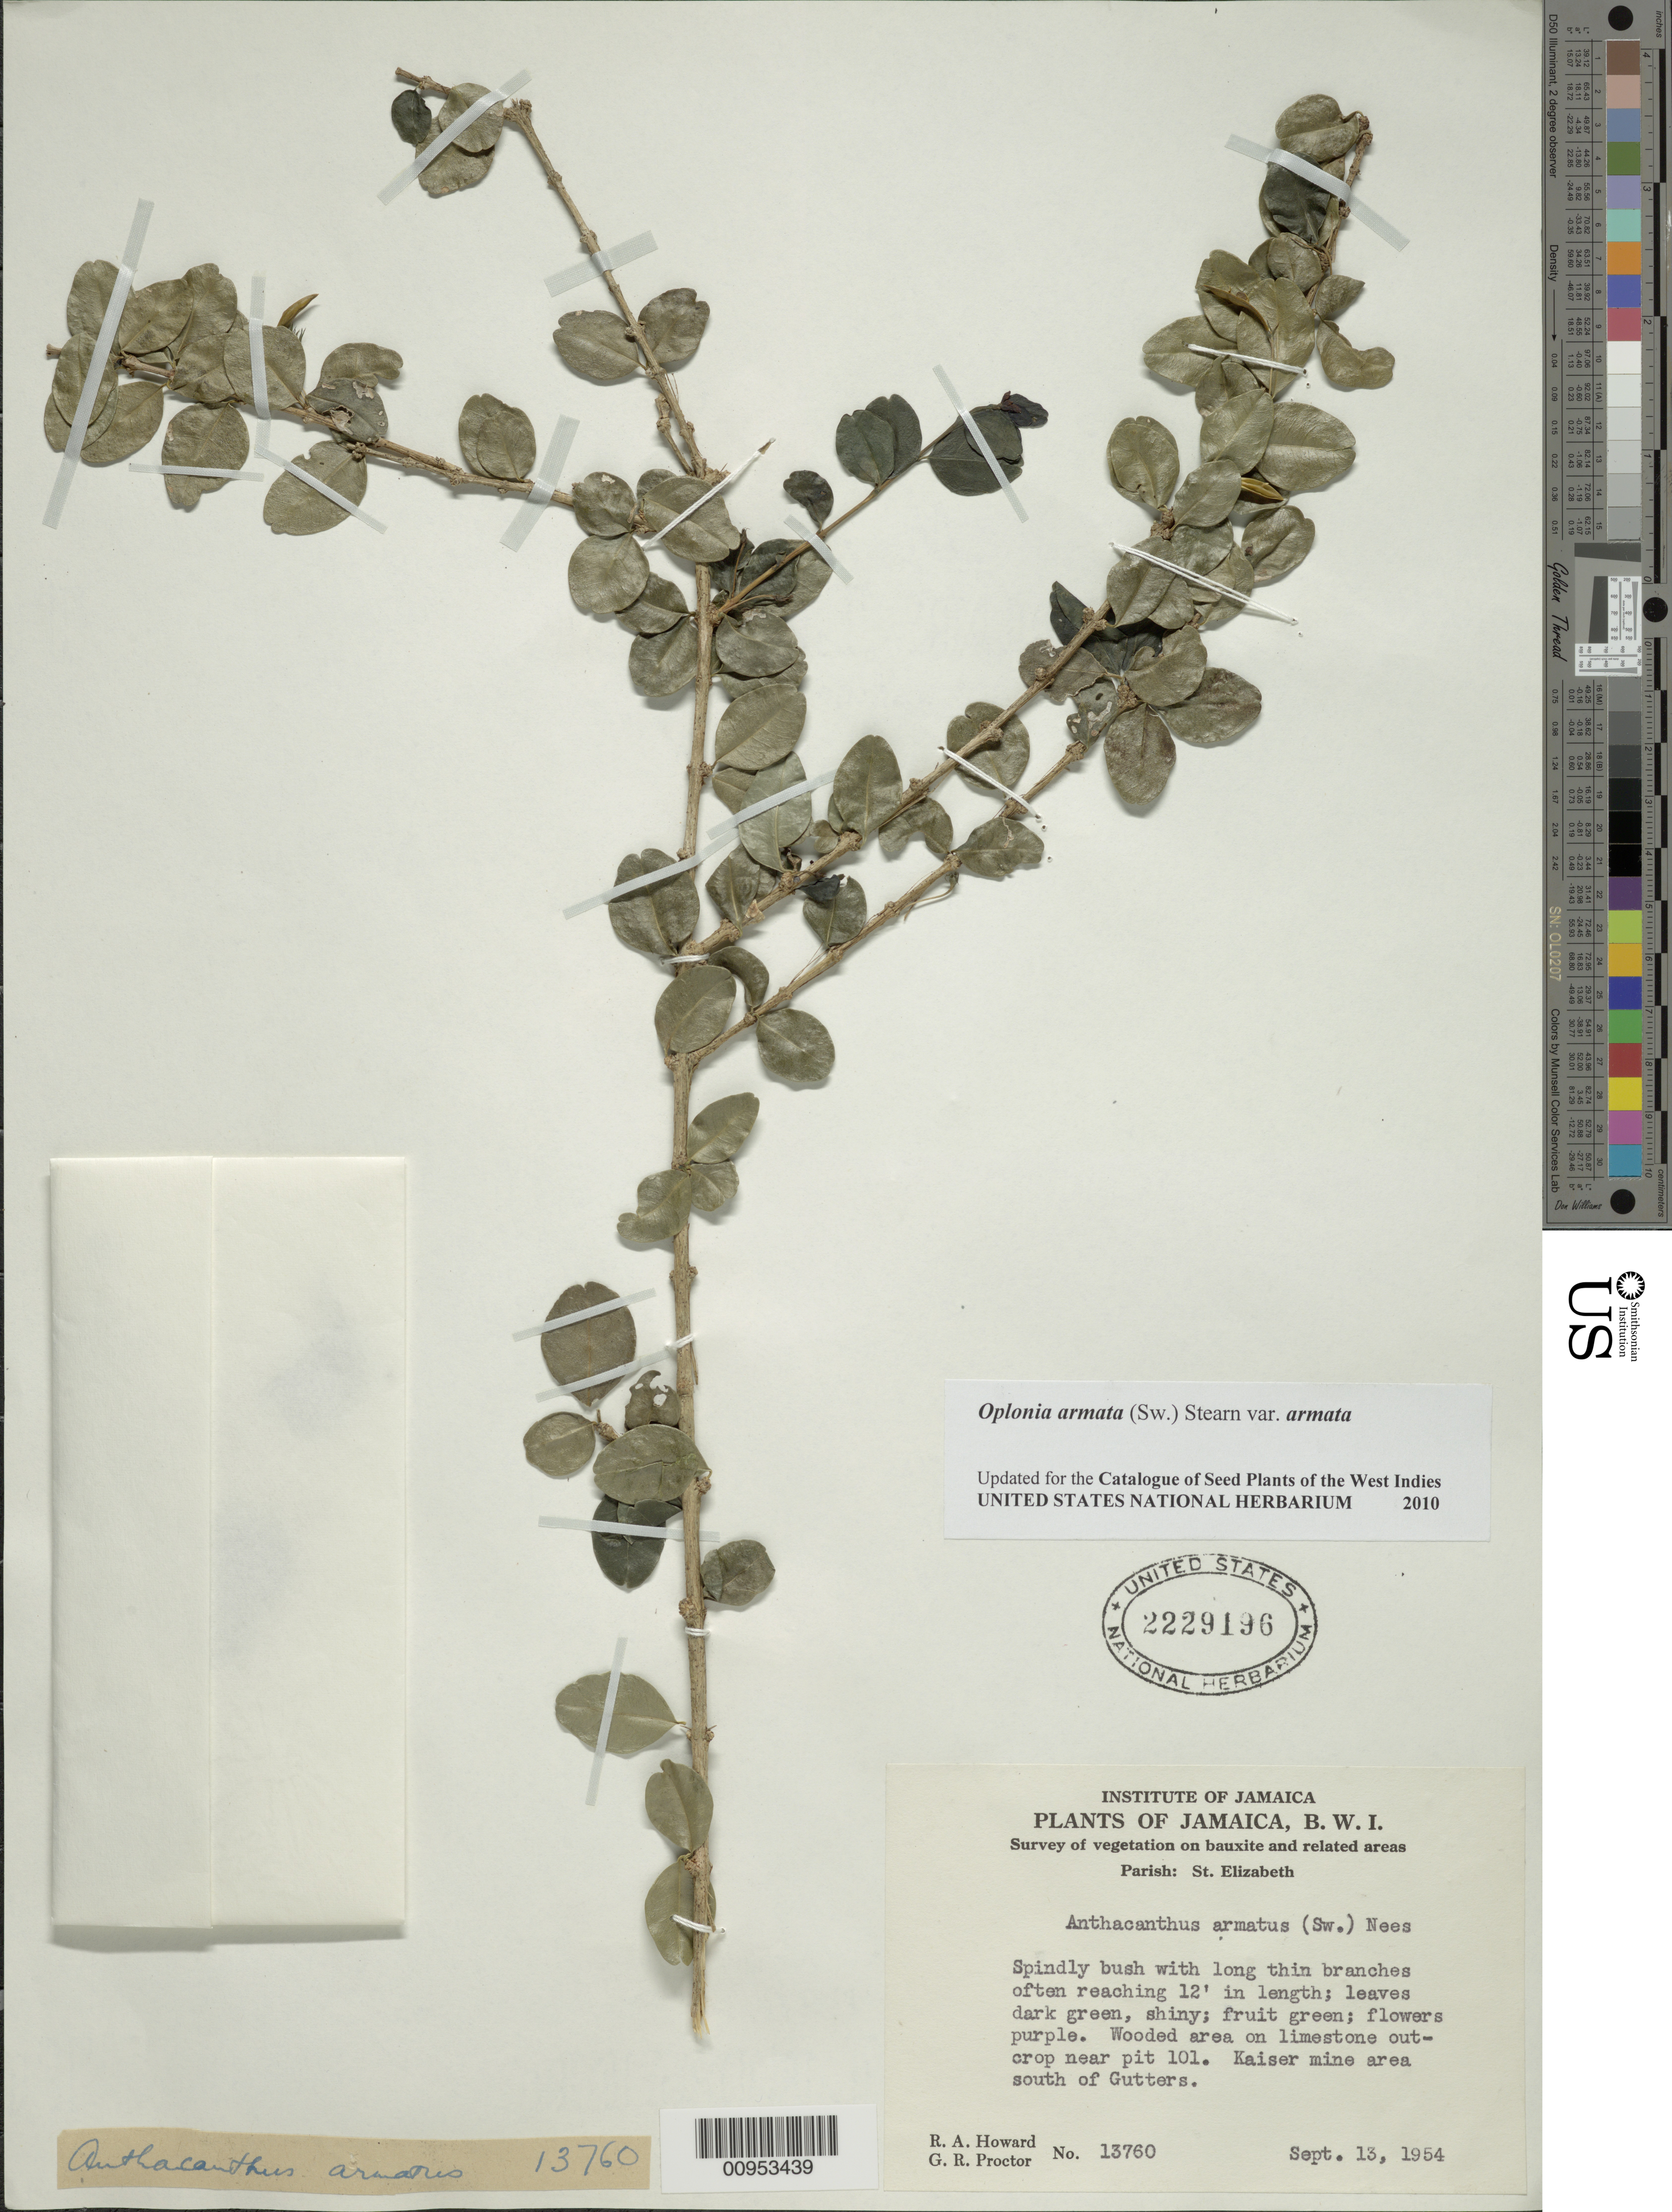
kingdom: Plantae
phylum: Tracheophyta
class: Magnoliopsida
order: Lamiales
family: Acanthaceae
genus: Oplonia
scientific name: Oplonia armata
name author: (Sw.) Stearn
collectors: R. A. Howard & G. R. Proctor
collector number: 13760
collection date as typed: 13 Sep 1954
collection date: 1954-09-13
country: Jamaica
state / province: Saint Elizabeth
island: Jamaica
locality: Kaiser mine area south of Gutters, near pit 101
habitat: Wooded area on limestone outcrop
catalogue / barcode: US 2229196